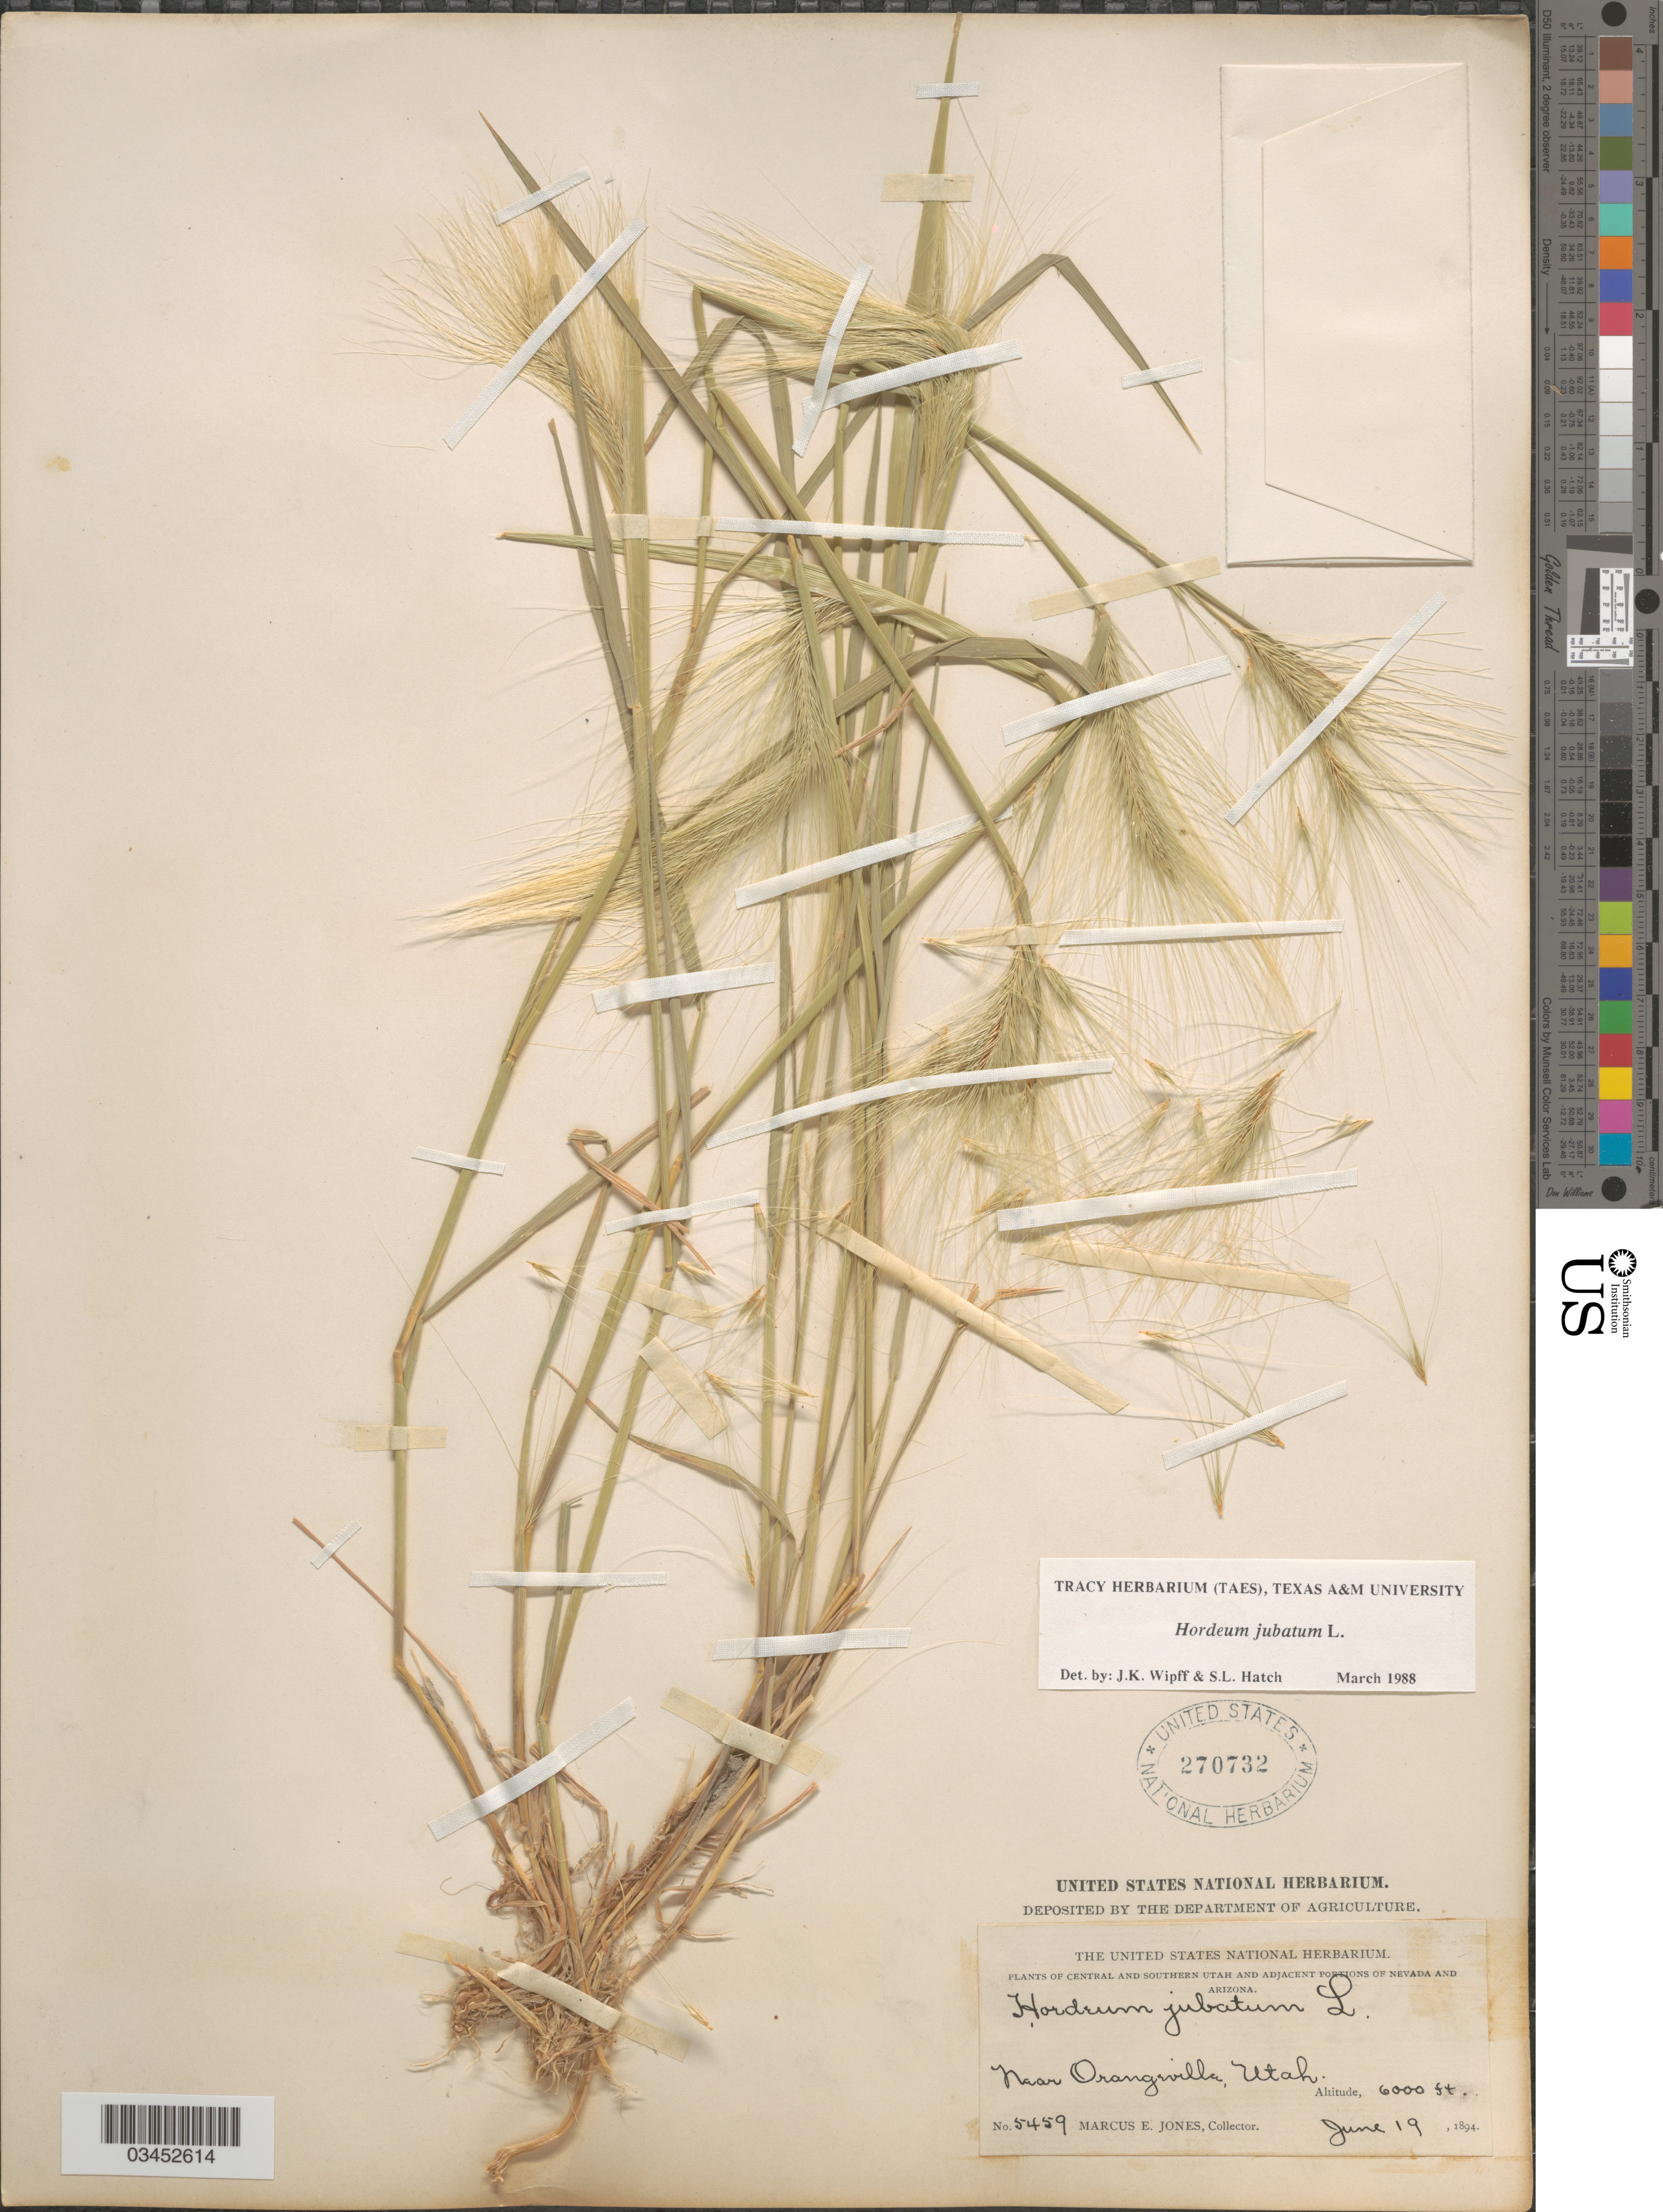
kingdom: Plantae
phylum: Tracheophyta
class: Liliopsida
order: Poales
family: Poaceae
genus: Hordeum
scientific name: Hordeum jubatum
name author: L.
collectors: M. E. Jones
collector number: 5459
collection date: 1894-06-19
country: United States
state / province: Utah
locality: Central and Southern Utah. Near Orangeville.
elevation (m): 1829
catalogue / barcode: US 270732